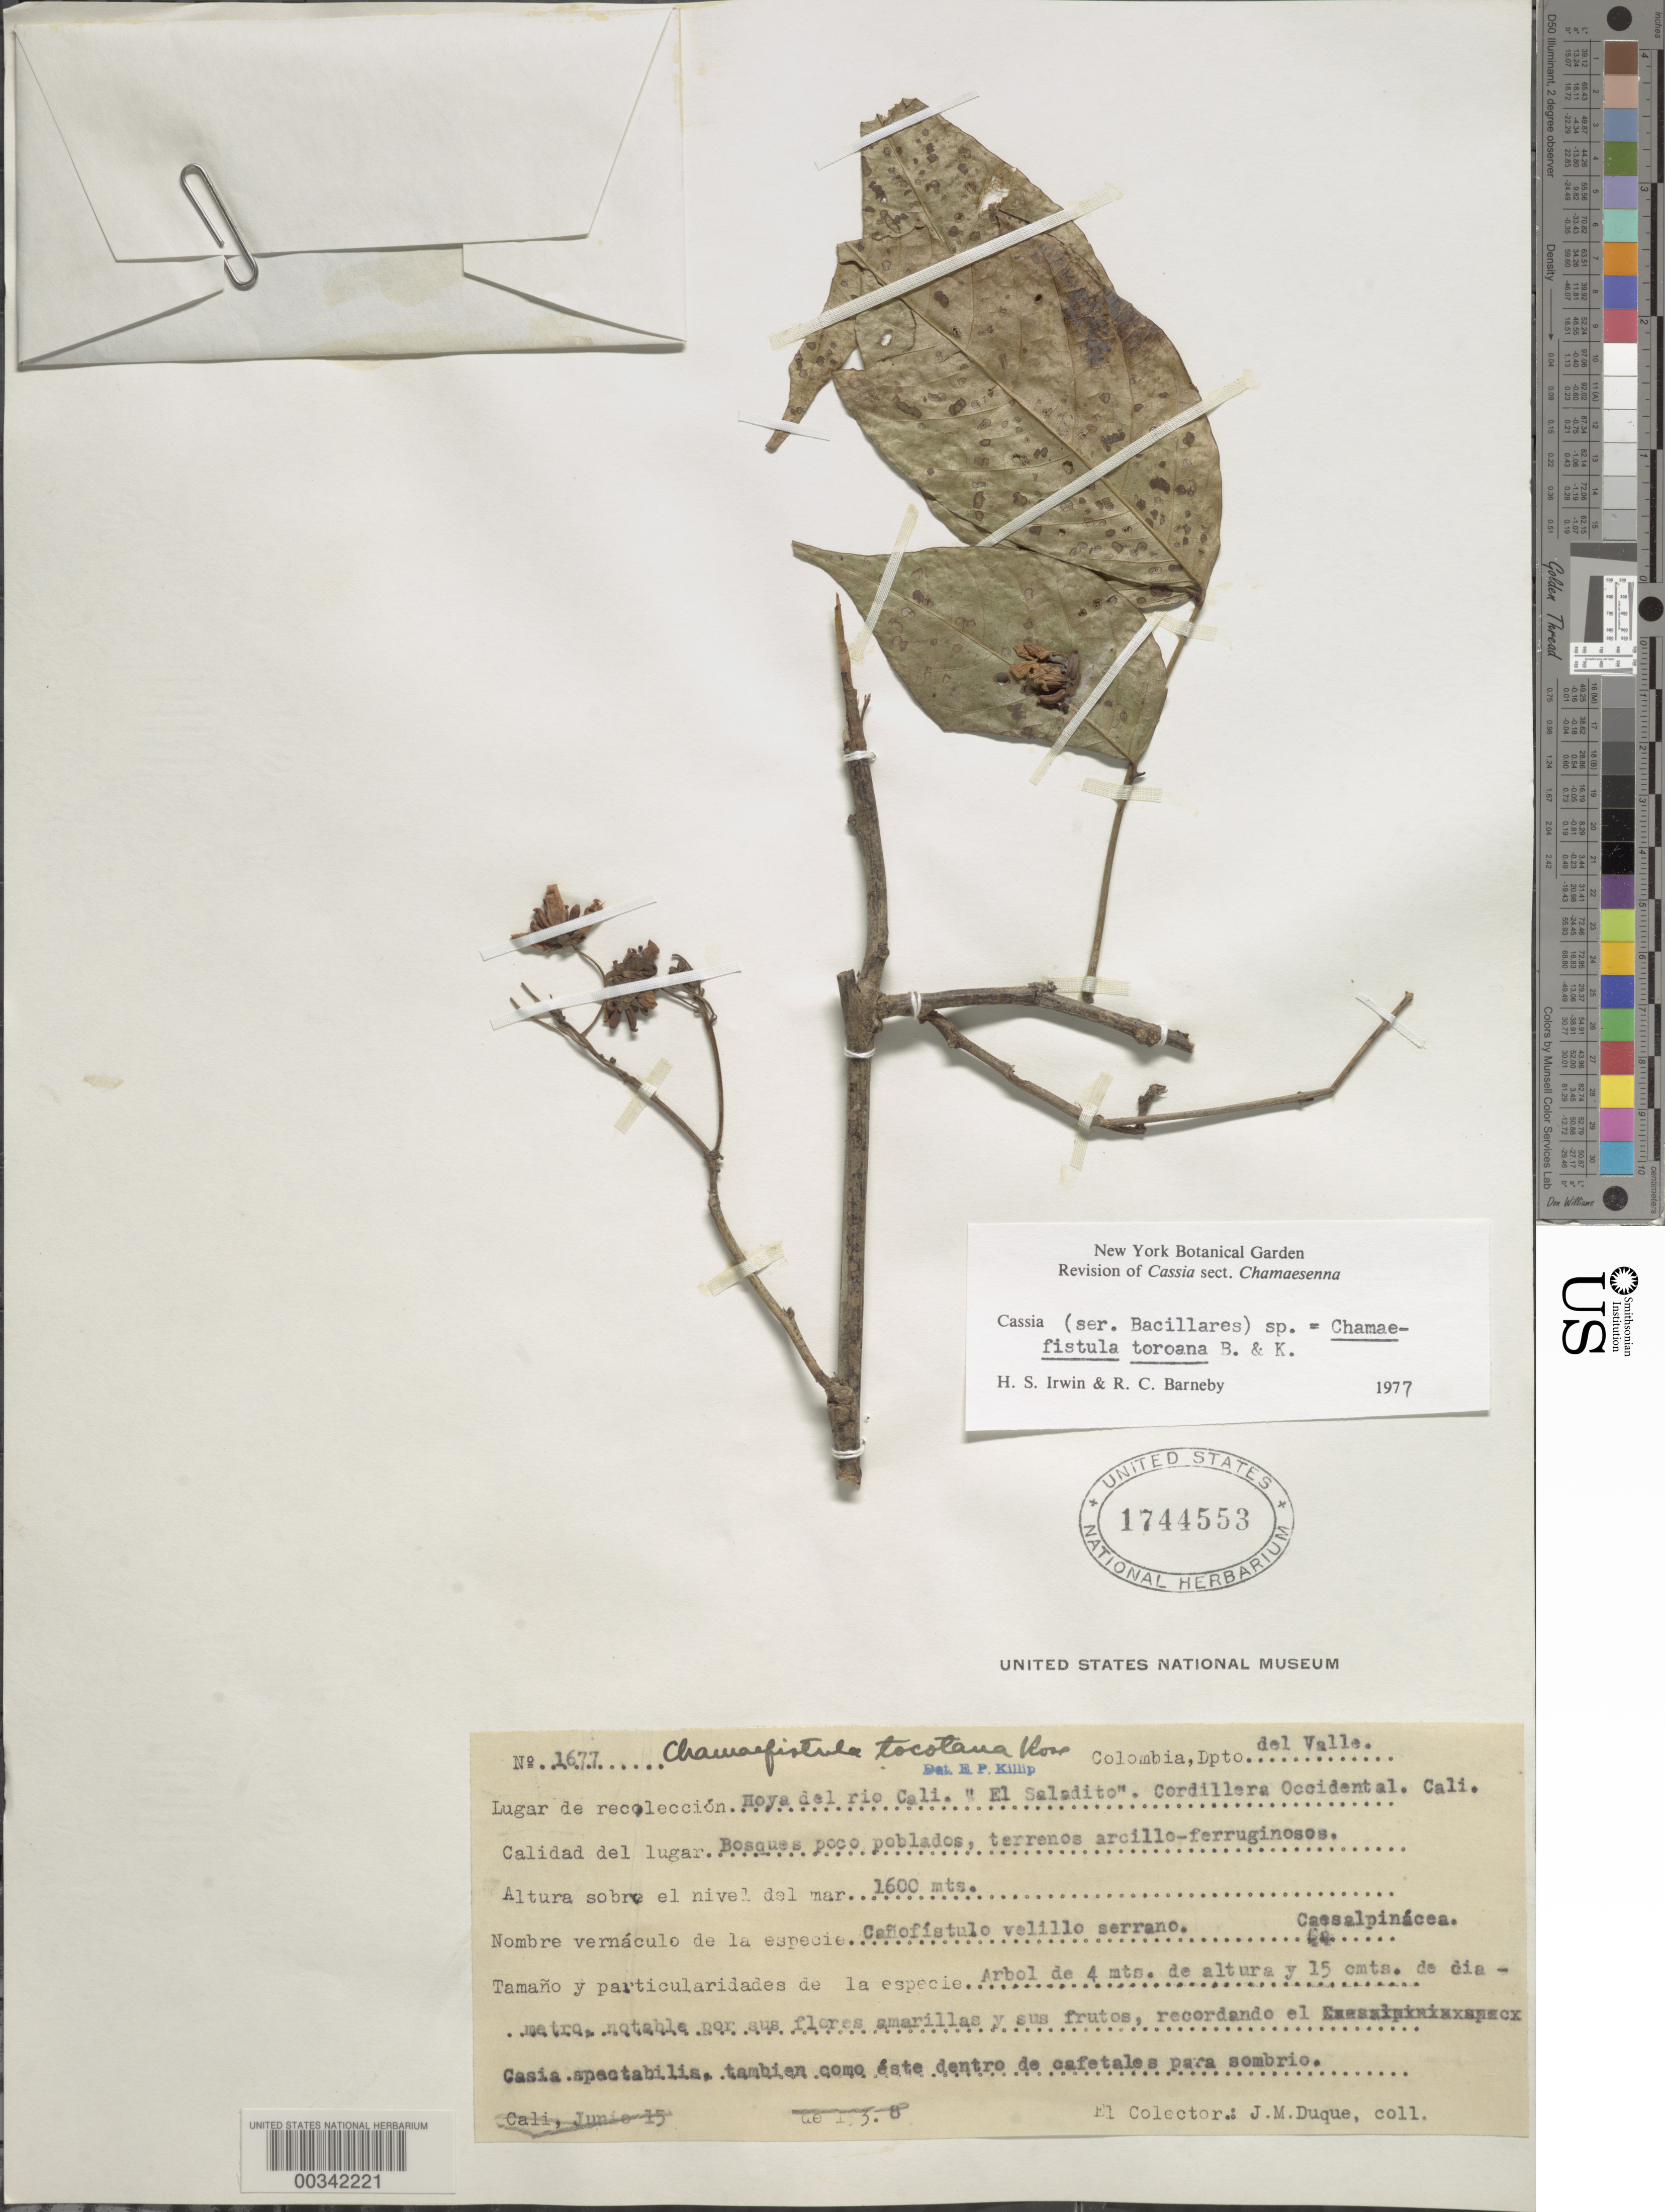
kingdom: Plantae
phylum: Tracheophyta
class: Magnoliopsida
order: Fabales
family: Fabaceae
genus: Senna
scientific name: Senna oxyphylla var. oxyphylla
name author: (Kunth) H.S. Irwin & Barneby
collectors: J. M. Duque Jaramillo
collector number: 1677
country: Colombia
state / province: Valle del Cauca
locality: Hoya del Rio Cali "el Saladito"; Cordillera Occidental; Cali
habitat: Bosques poco poblados, terrenos arcillo-ferruginosos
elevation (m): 1600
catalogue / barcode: US 1744553